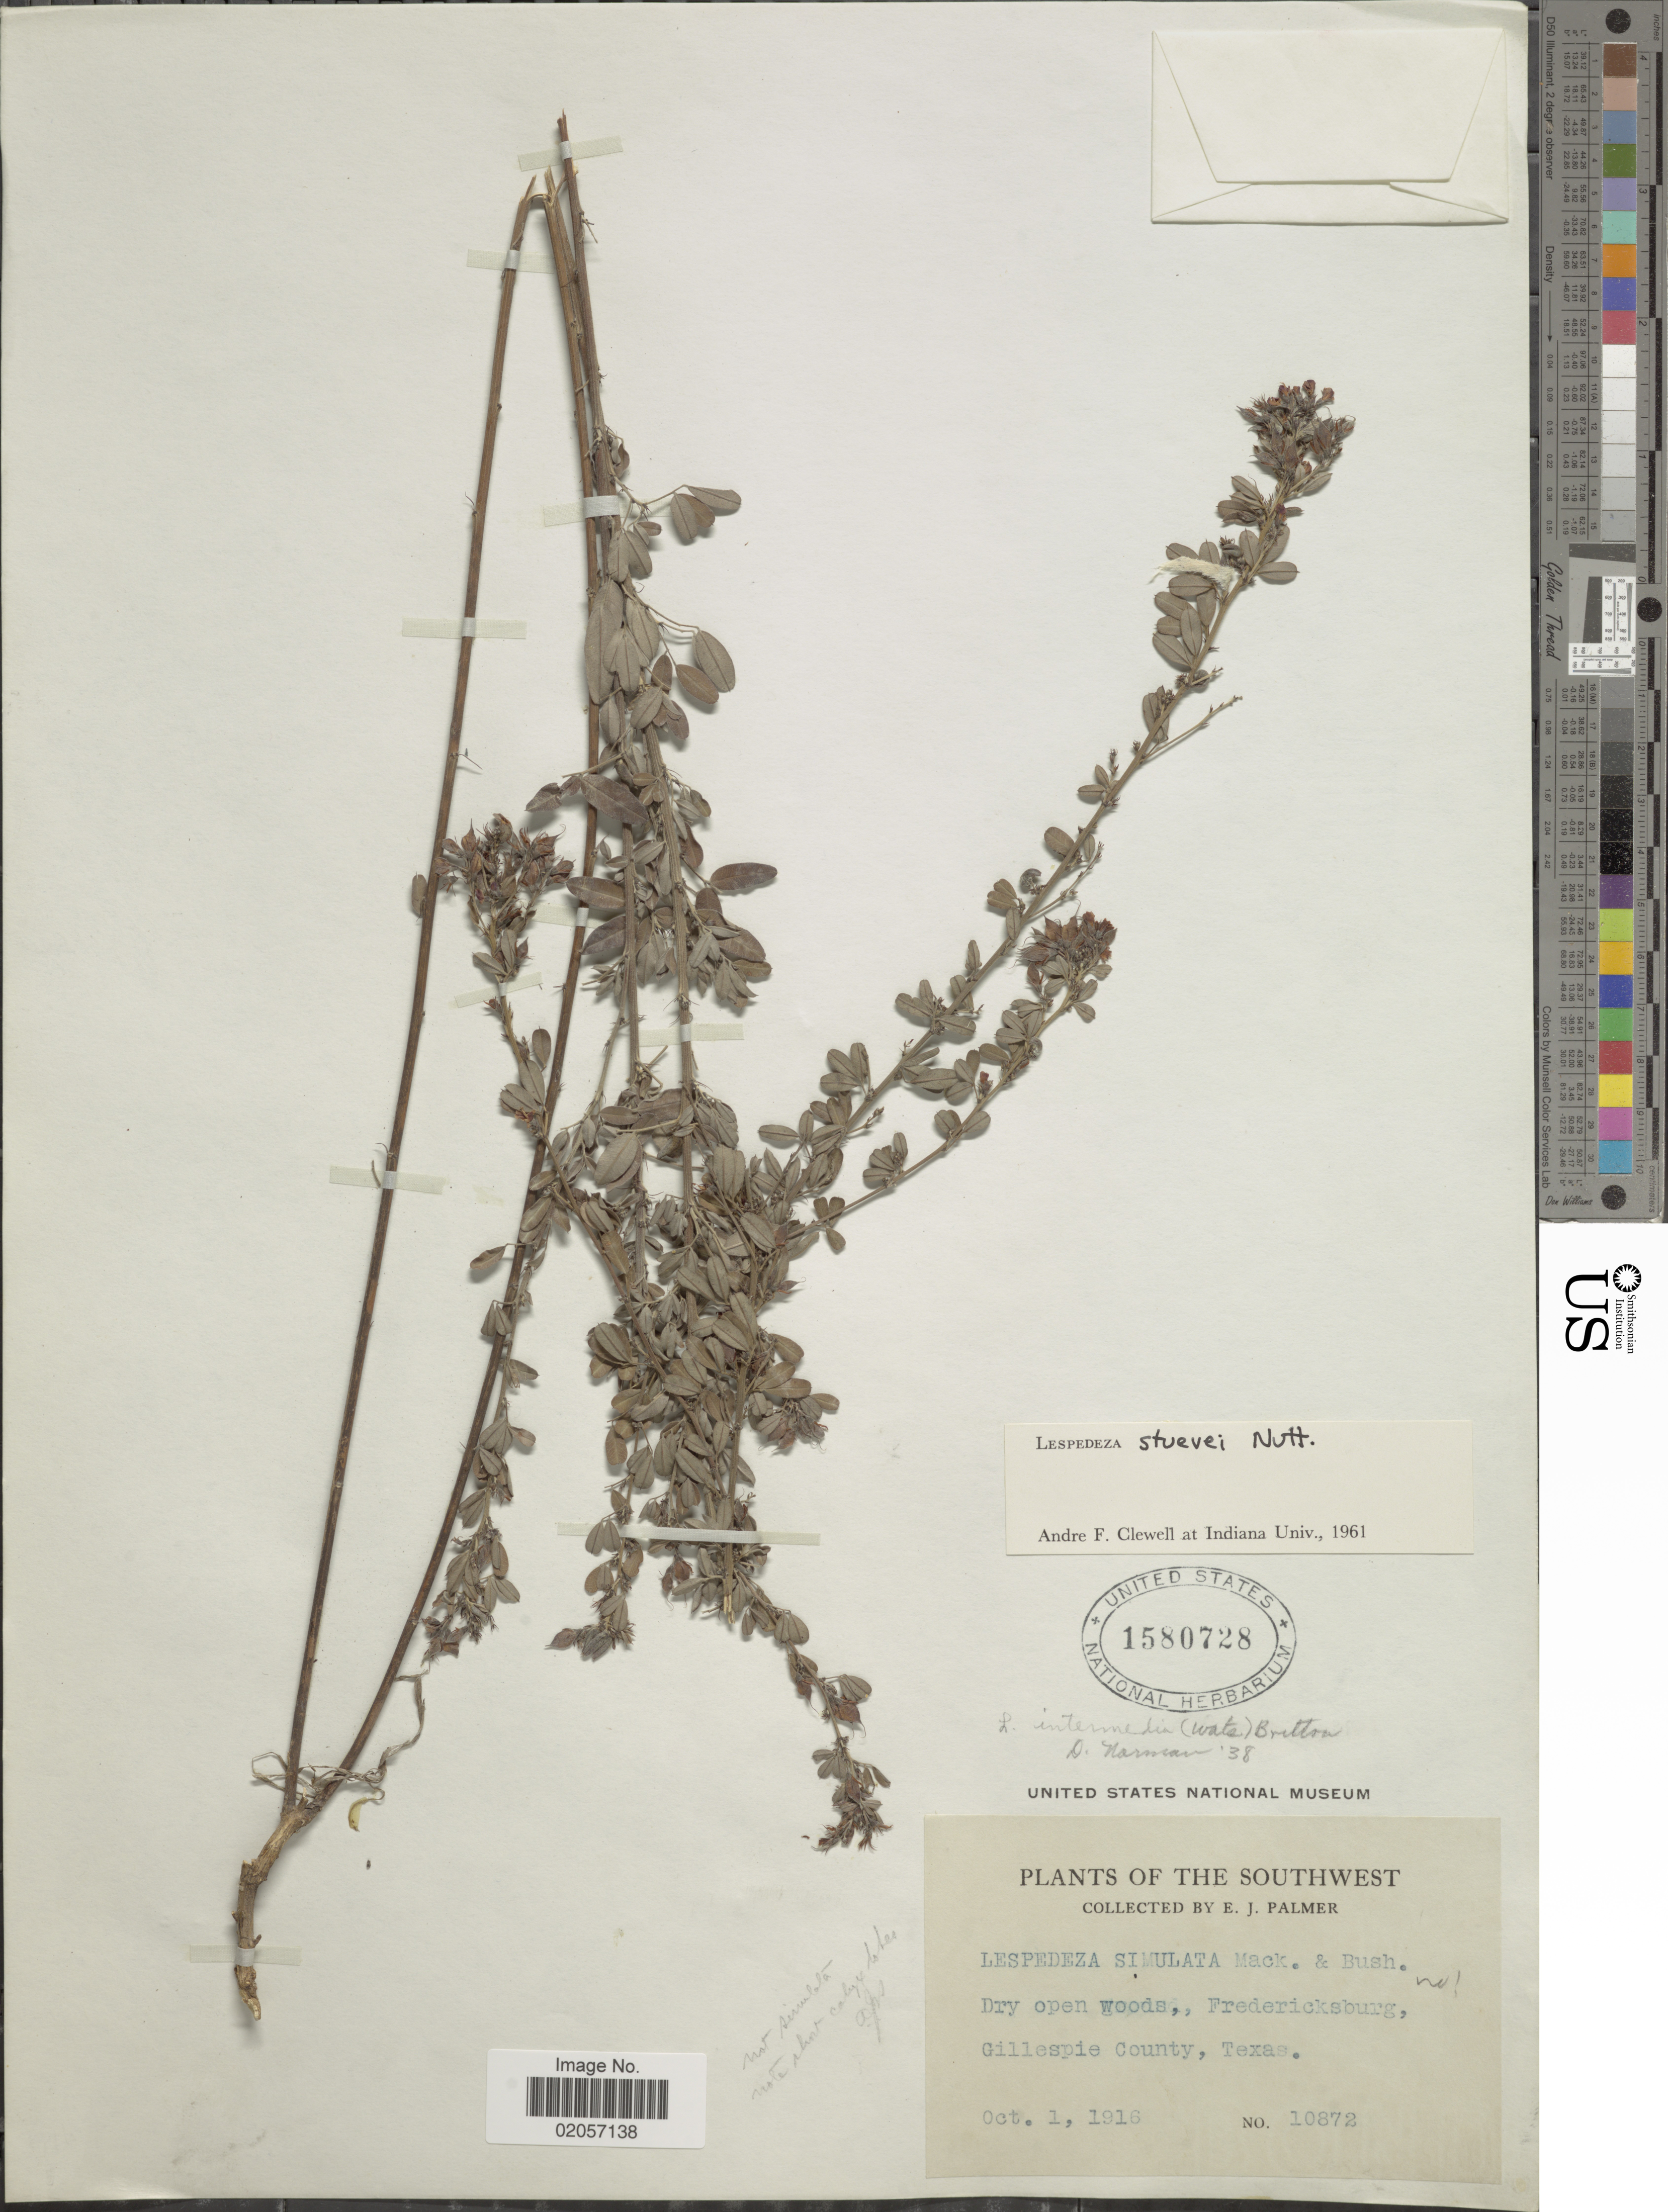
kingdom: Plantae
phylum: Tracheophyta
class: Magnoliopsida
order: Fabales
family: Fabaceae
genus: Lespedeza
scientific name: Lespedeza stuevei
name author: Nutt.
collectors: E. J. Palmer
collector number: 10872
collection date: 1916-10-01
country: United States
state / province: Texas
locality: The Southwest. Dry open woods, Fredericksburg, Gillespie County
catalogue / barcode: US 1580728